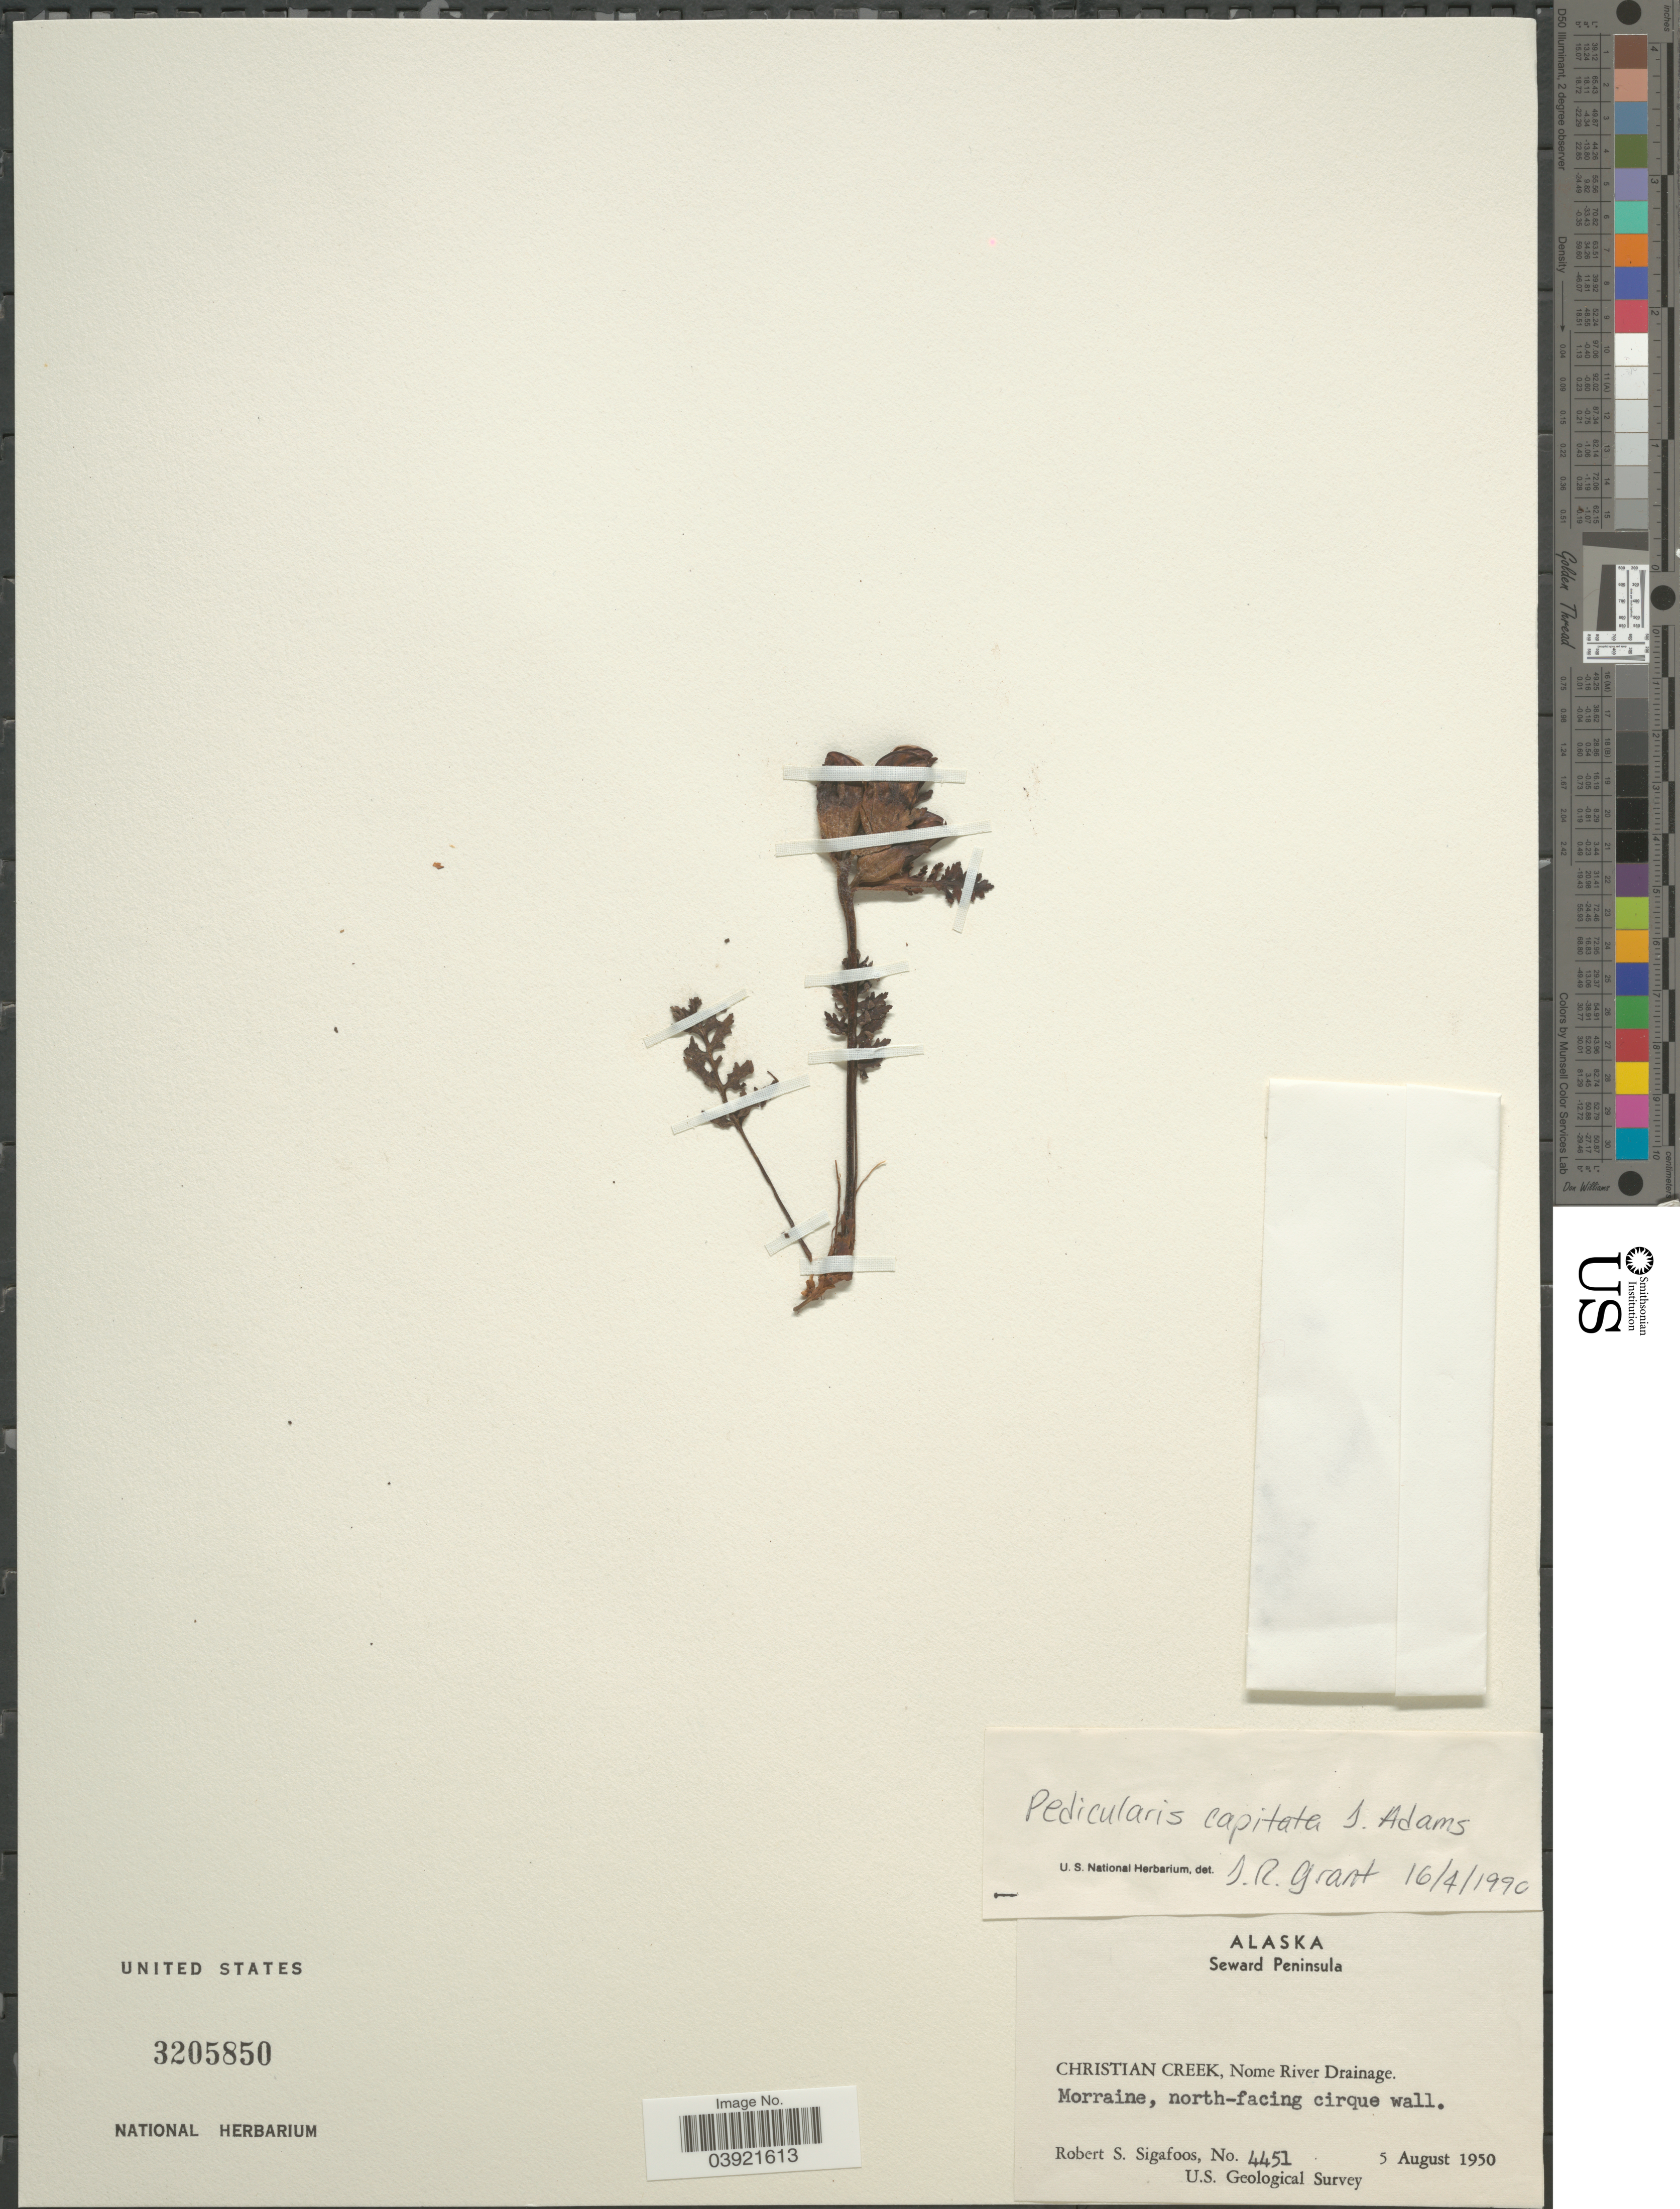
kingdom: Plantae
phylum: Tracheophyta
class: Magnoliopsida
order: Lamiales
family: Orobanchaceae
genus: Pedicularis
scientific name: Pedicularis capitata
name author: Adams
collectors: R. Sigafoos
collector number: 4451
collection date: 1950-08-05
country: United States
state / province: Alaska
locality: Seward Peninsula. Christian Creek, Nome River Drainage. Morraine, north-facing cirque wall.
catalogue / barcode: US 3205850